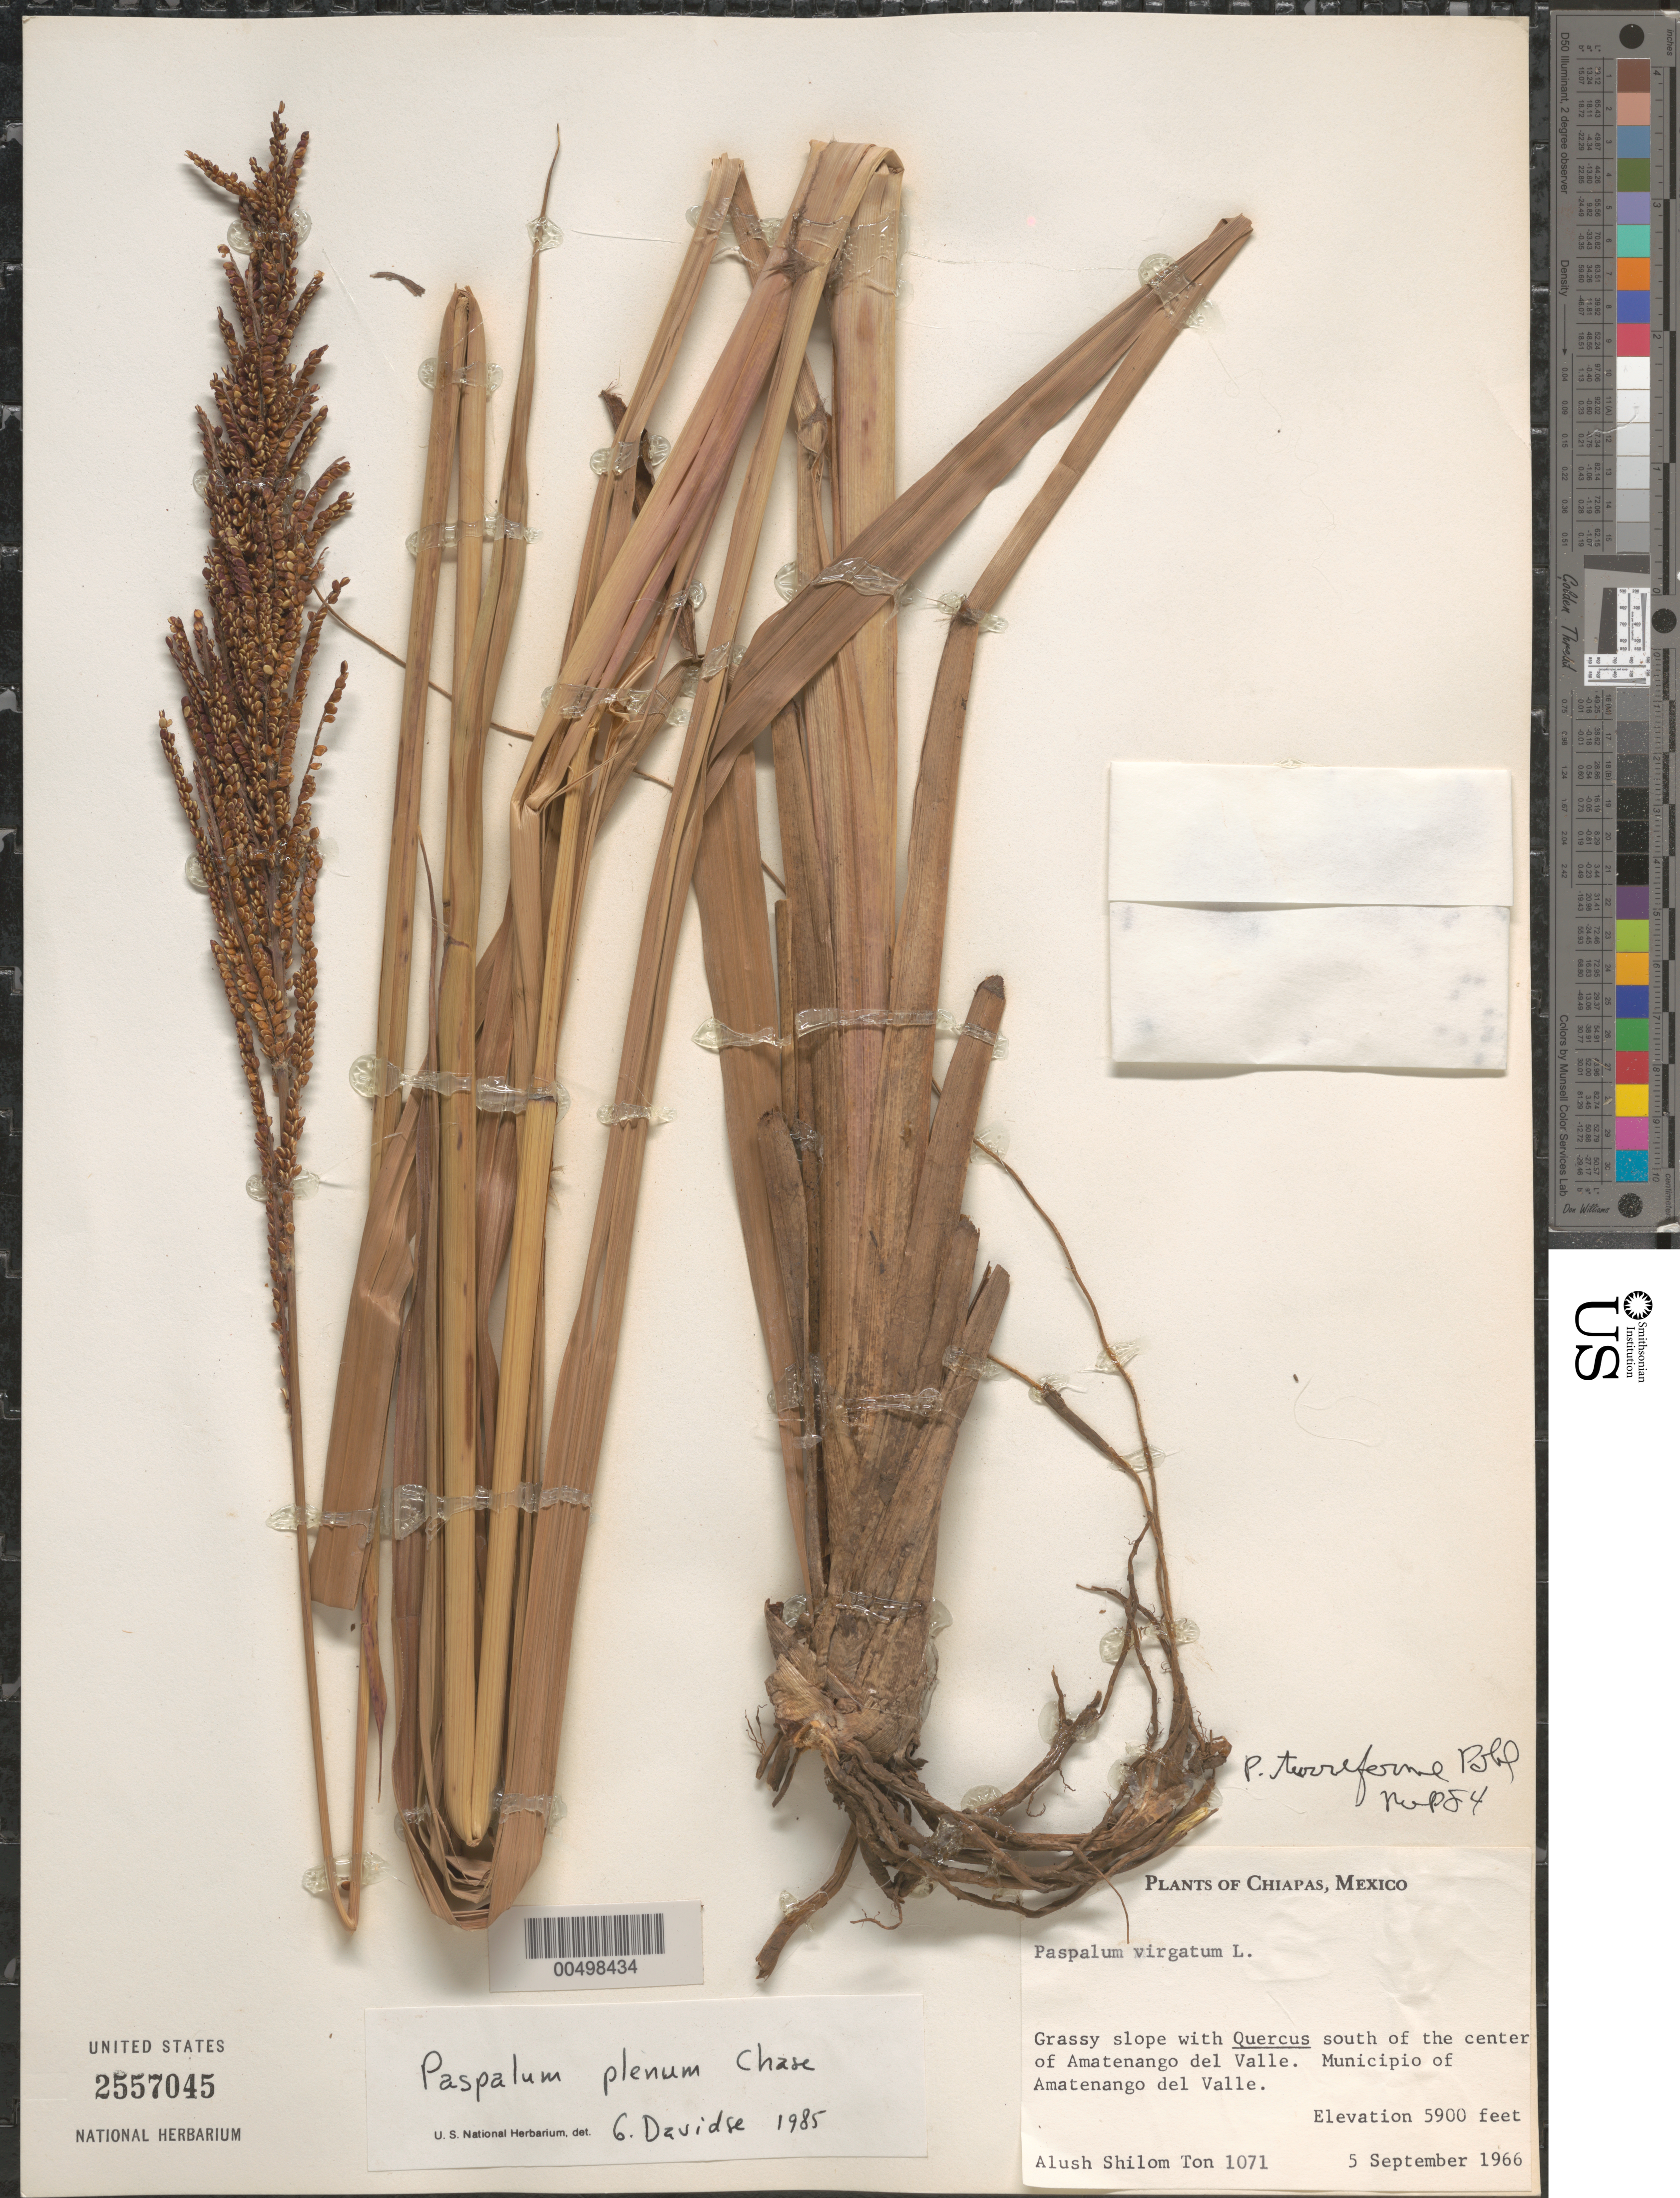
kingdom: Plantae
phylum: Tracheophyta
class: Liliopsida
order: Poales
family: Poaceae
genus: Paspalum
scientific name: Paspalum plenum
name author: Chase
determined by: Davidse, Gerrit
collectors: A. S. Ton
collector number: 1071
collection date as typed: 5 Sep 1966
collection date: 1966-09-05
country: Mexico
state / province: Chiapas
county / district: Amatenango del Valle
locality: S of the center of Amatenango del Valle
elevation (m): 1798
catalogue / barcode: US 2557045